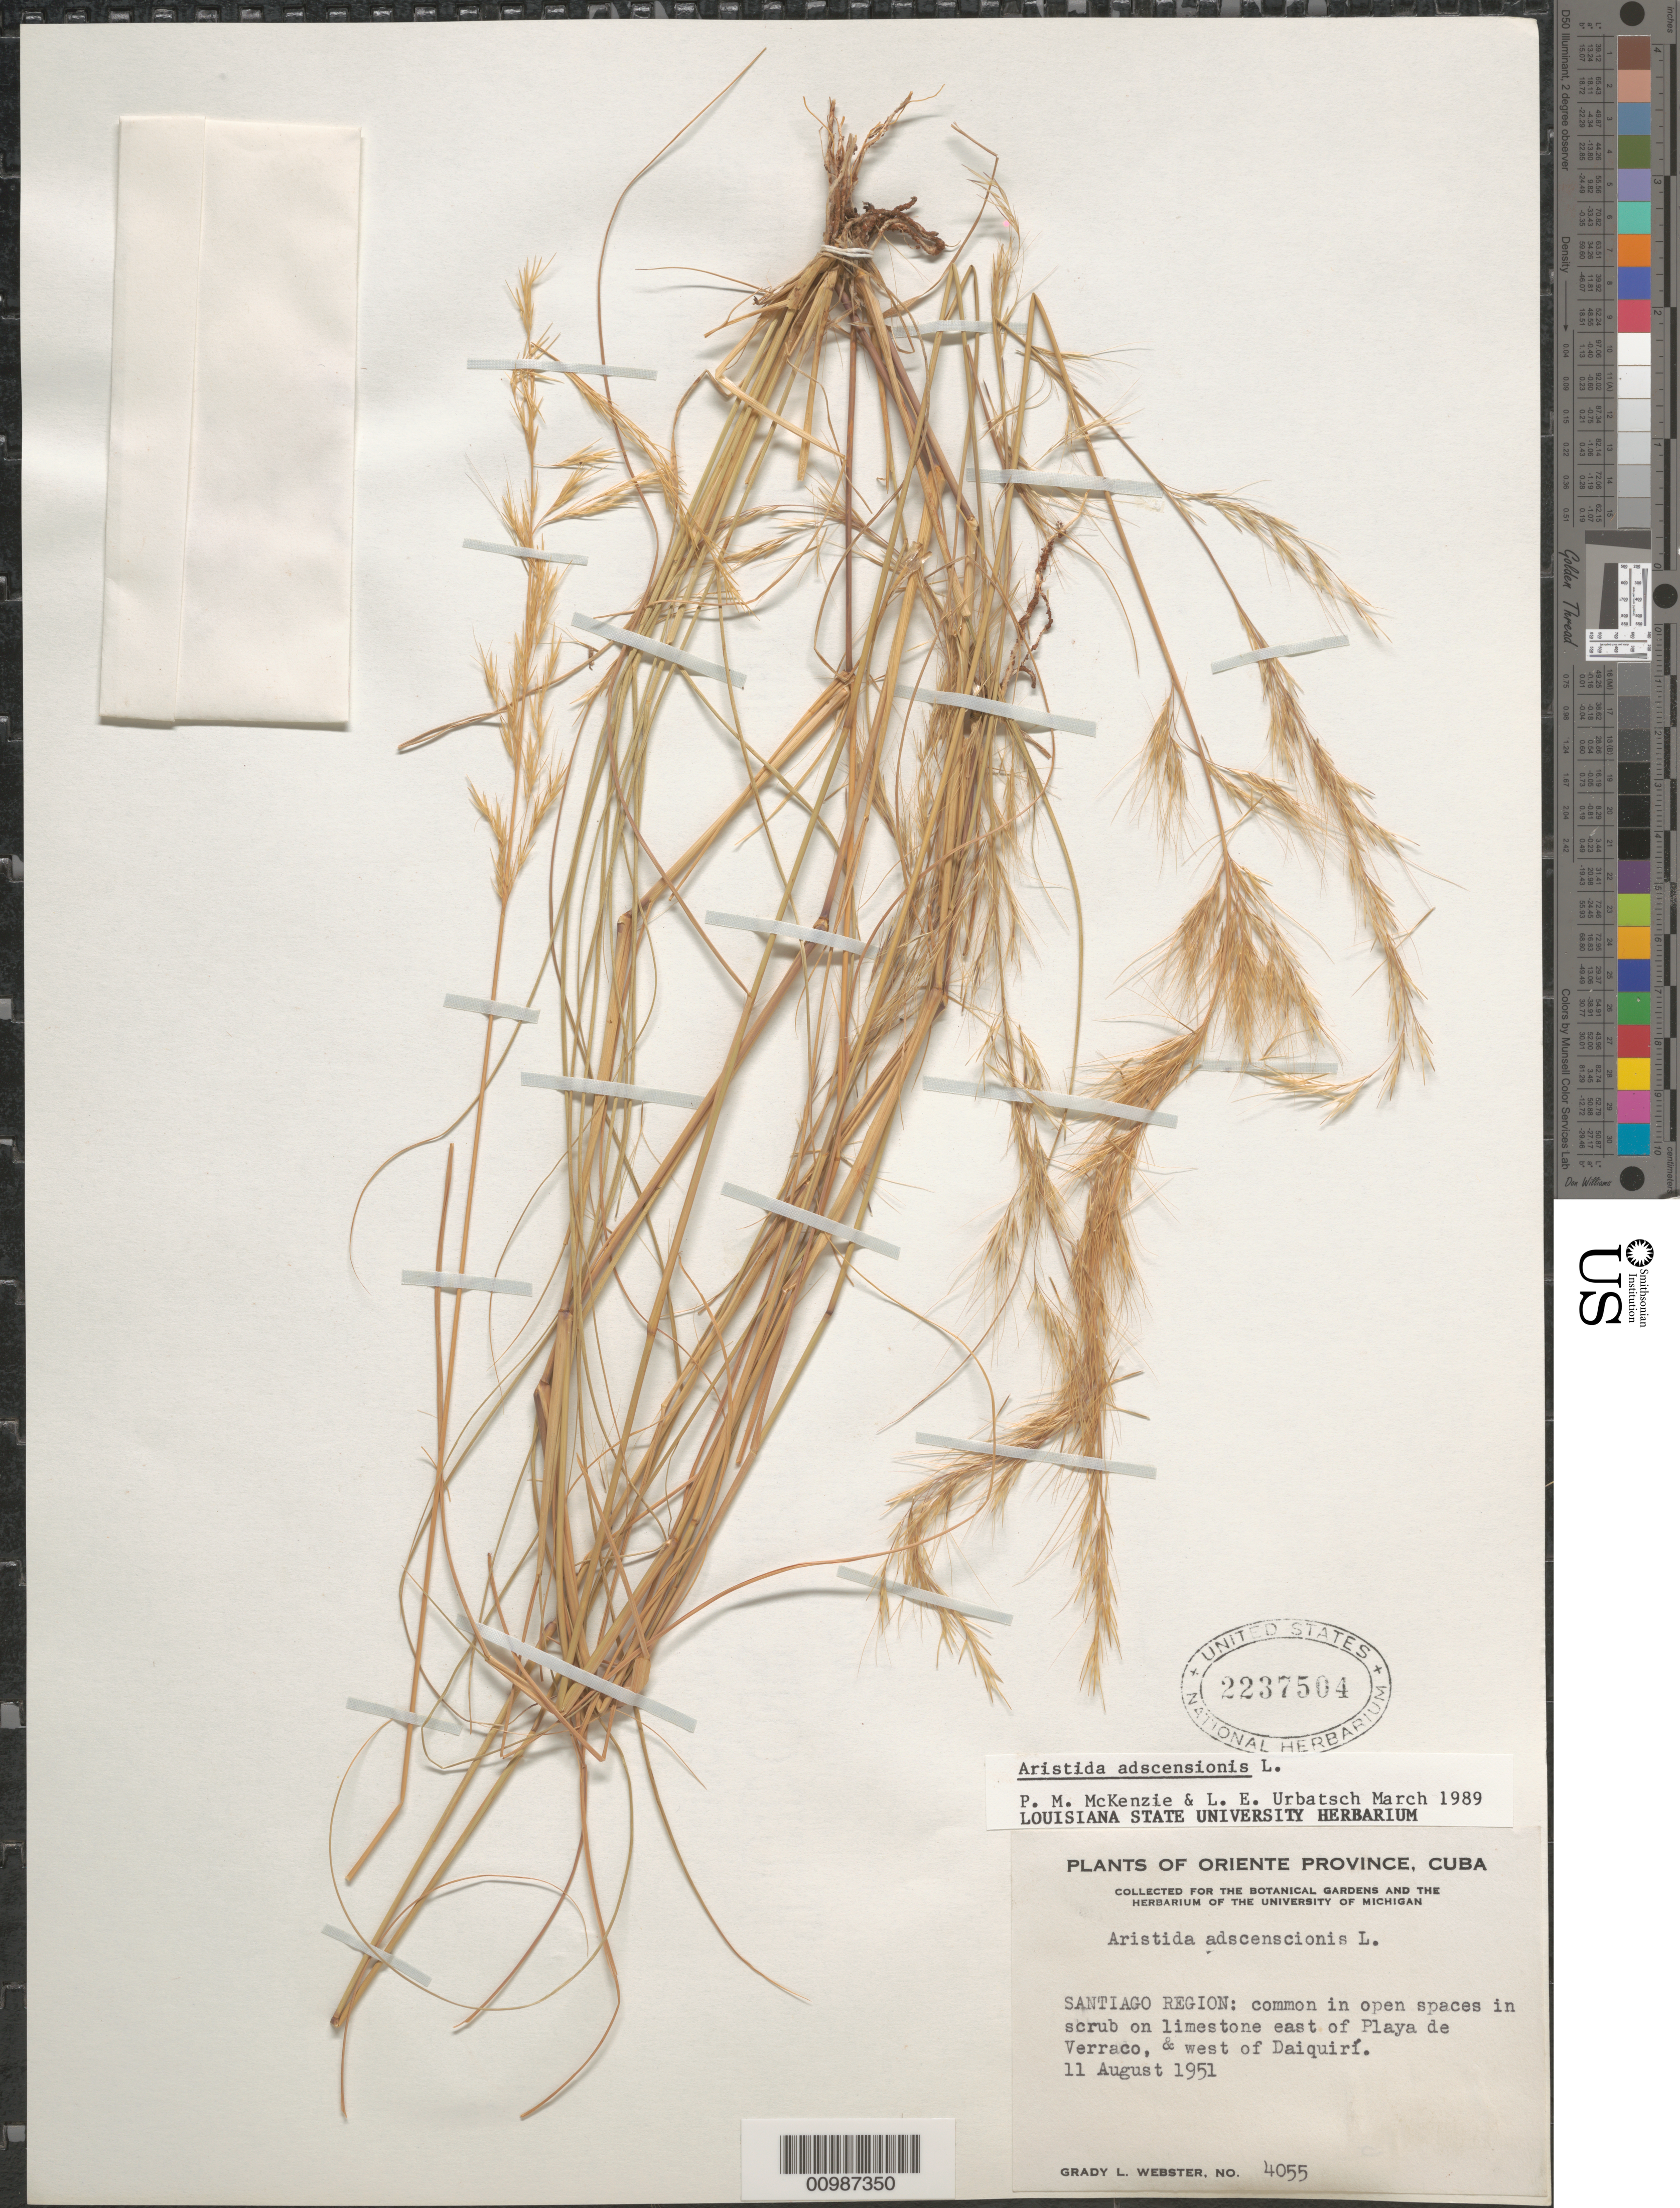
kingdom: Plantae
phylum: Tracheophyta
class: Liliopsida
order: Poales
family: Poaceae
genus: Aristida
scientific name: Aristida adscensionis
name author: L.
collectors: G. L. Webster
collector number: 4055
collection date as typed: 11 Aug 1951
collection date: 1951-08-11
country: Cuba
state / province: Santiago de Cuba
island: Cuba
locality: east of Playa de Verraco & West of Daiquiri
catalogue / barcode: US 2237504